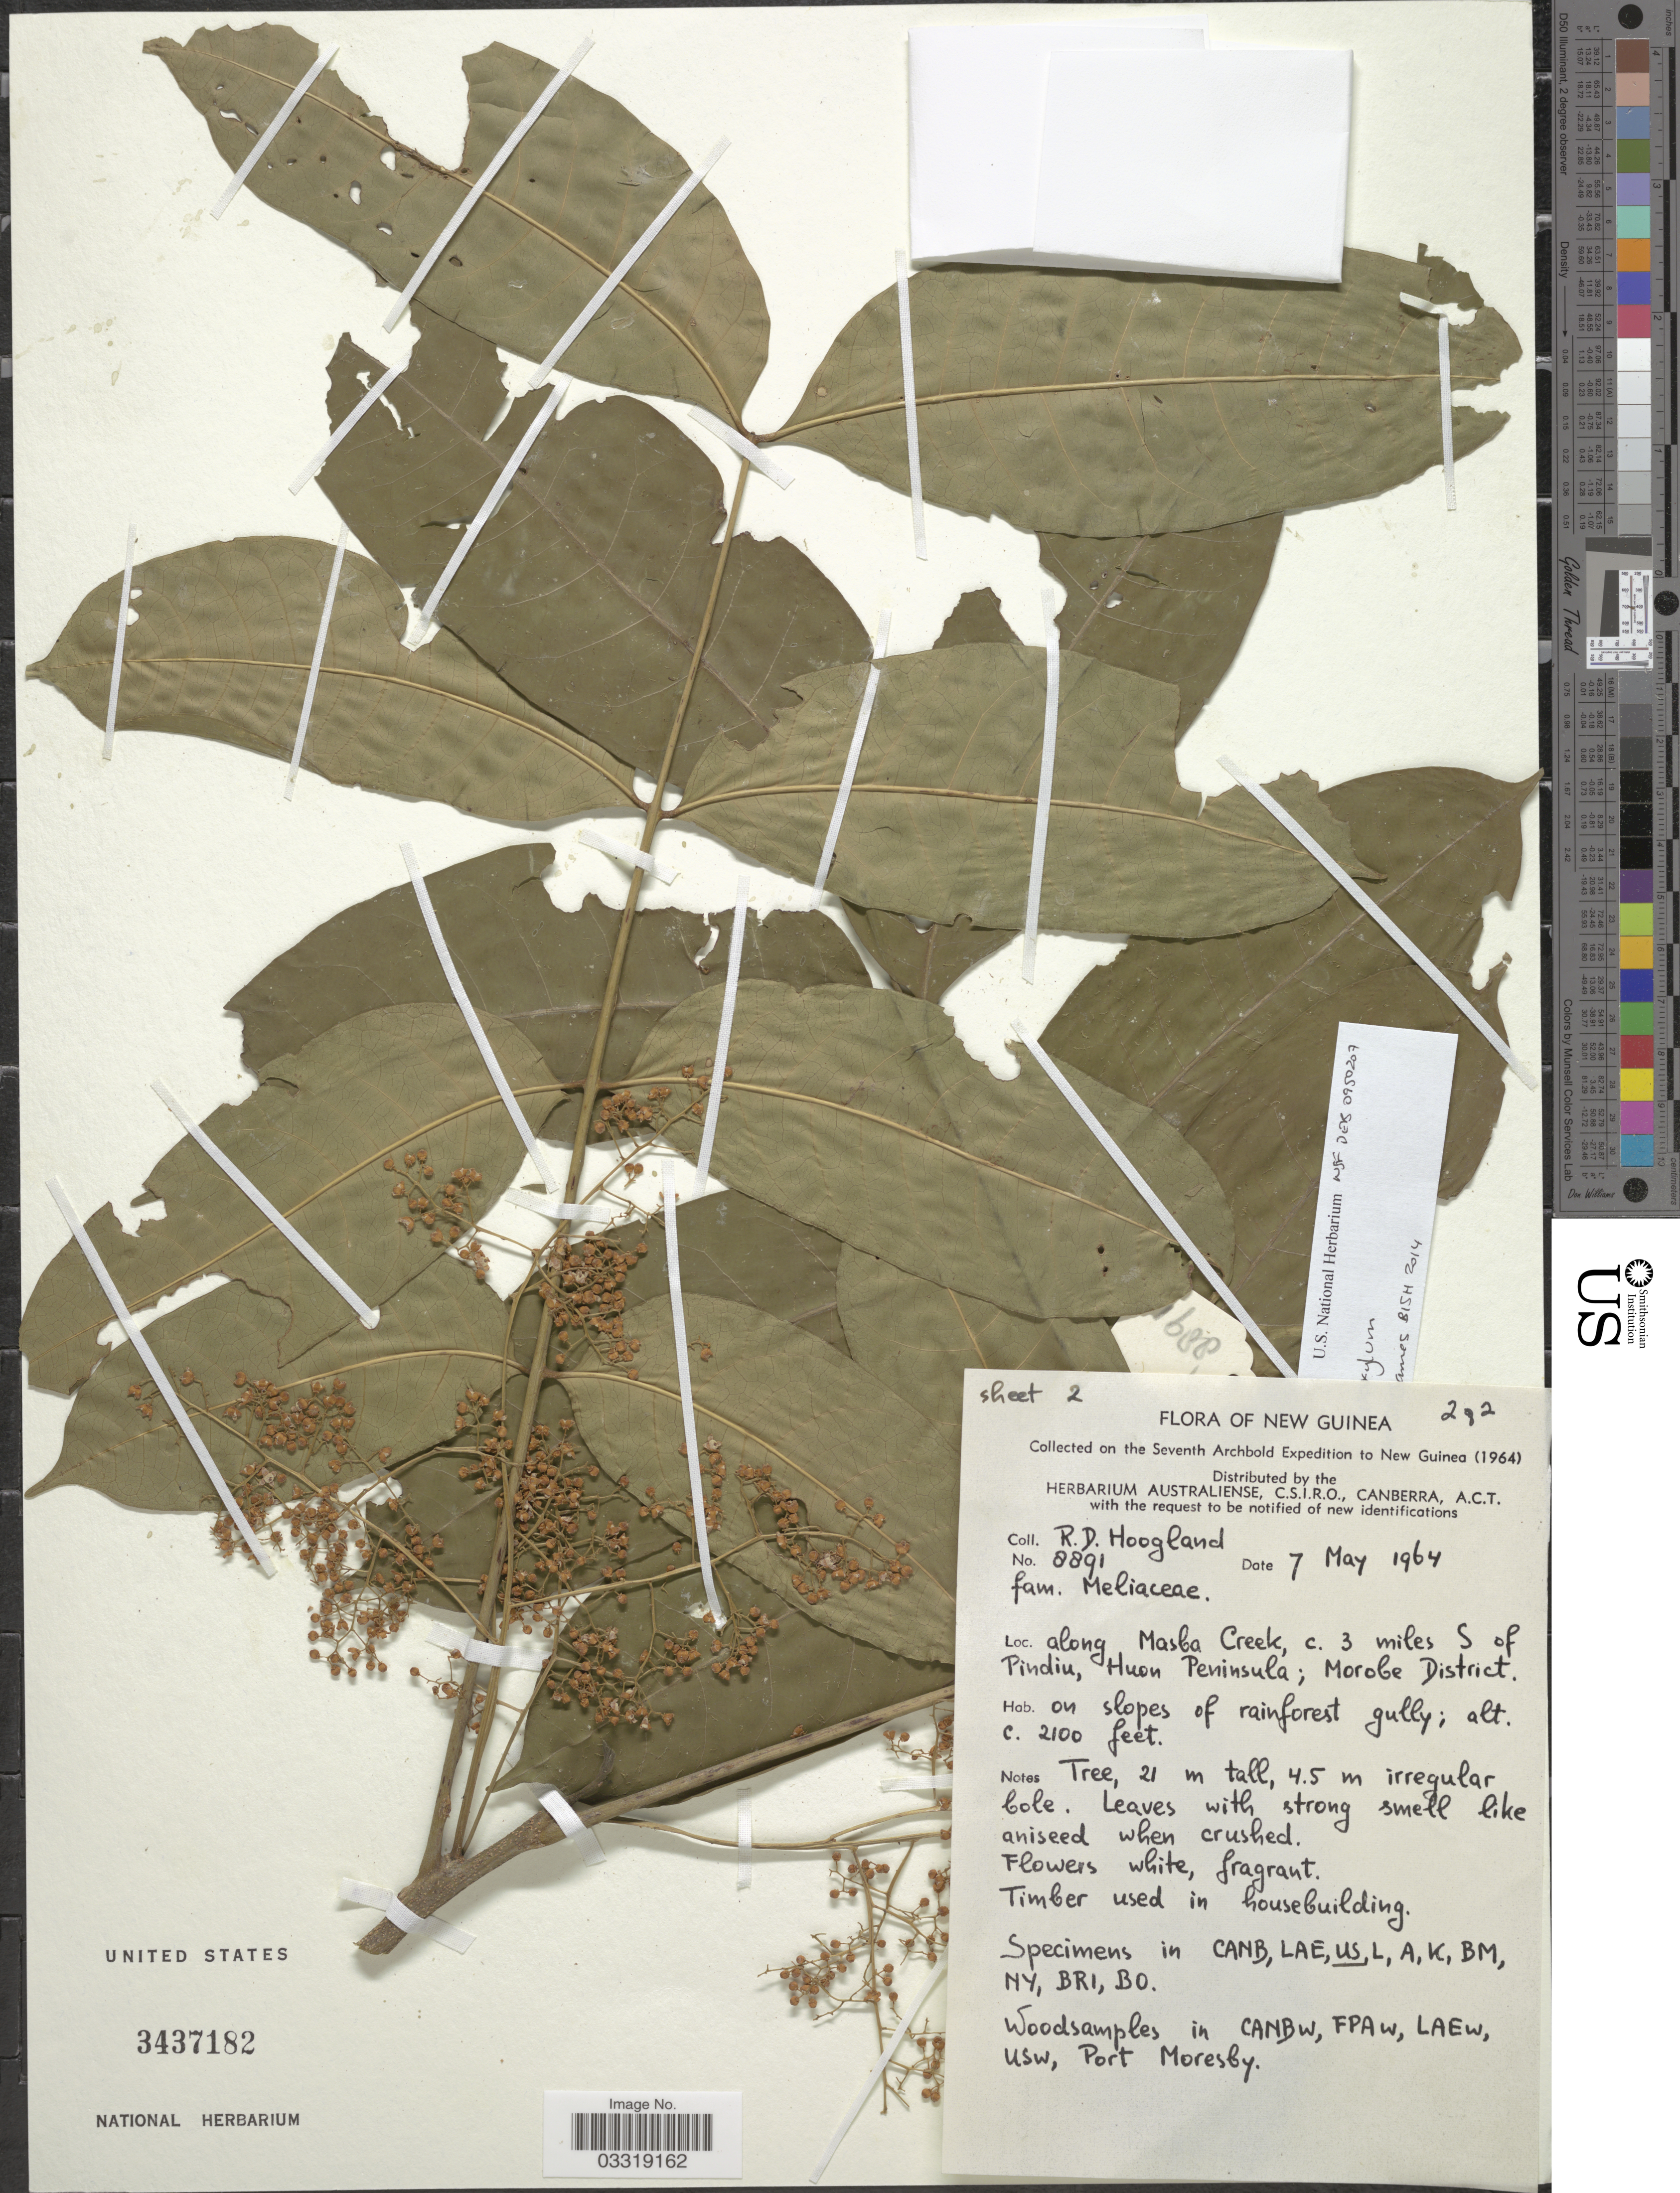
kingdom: Plantae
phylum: Tracheophyta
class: Magnoliopsida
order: Sapindales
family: Meliaceae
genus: Didymocheton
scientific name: Didymocheton papuanus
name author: (Merr. & L.M. Perry) Mabb.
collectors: R. D. Hoogland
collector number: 8891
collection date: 1964-05-07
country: Papua New Guinea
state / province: Morobe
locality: Along Masba Creek, c. 3 miles S of Pindiu, Huon Peninsula; Morobe District.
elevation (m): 640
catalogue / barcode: US 3437182